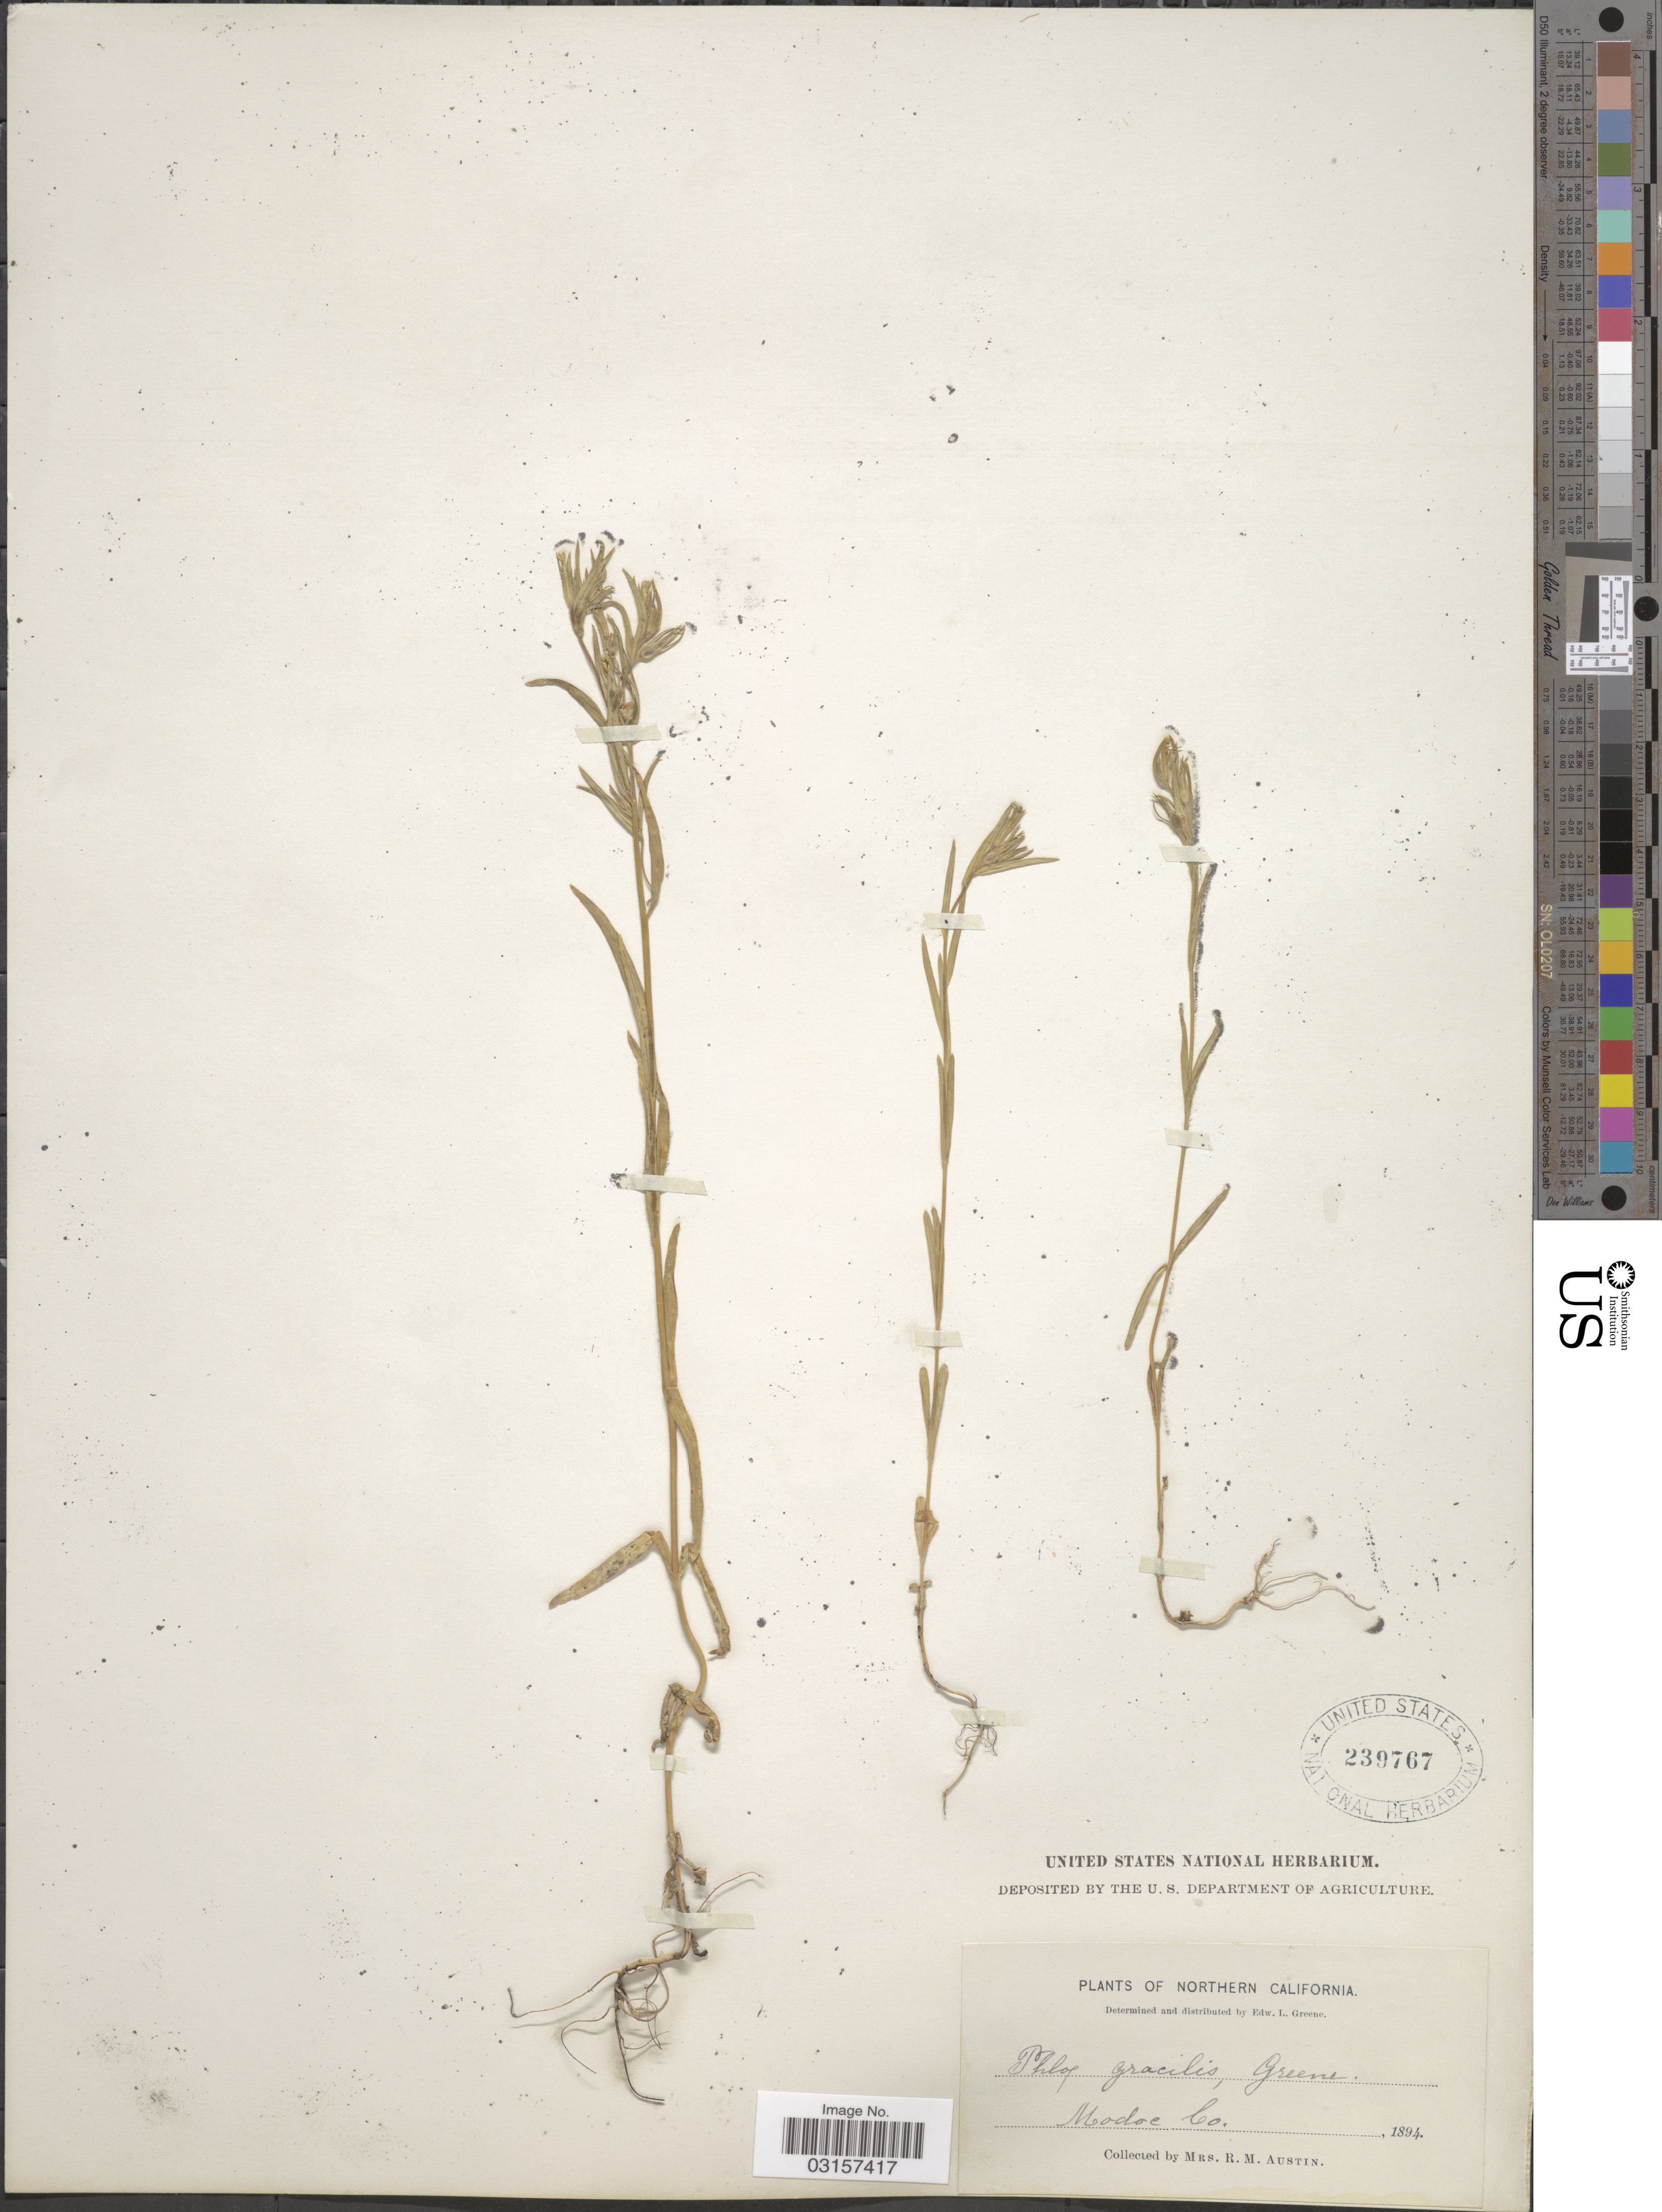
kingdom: Plantae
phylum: Tracheophyta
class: Magnoliopsida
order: Ericales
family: Polemoniaceae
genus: Microsteris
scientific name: Microsteris gracilis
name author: (Hook.) Greene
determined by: (US) Smithsonian Institution - National Museum of Natural History - Department of Botany (UNITED STATES)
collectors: R. Austin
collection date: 1894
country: United States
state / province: California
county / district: Modoc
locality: Northern California. Modoc Co.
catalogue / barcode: US 239767